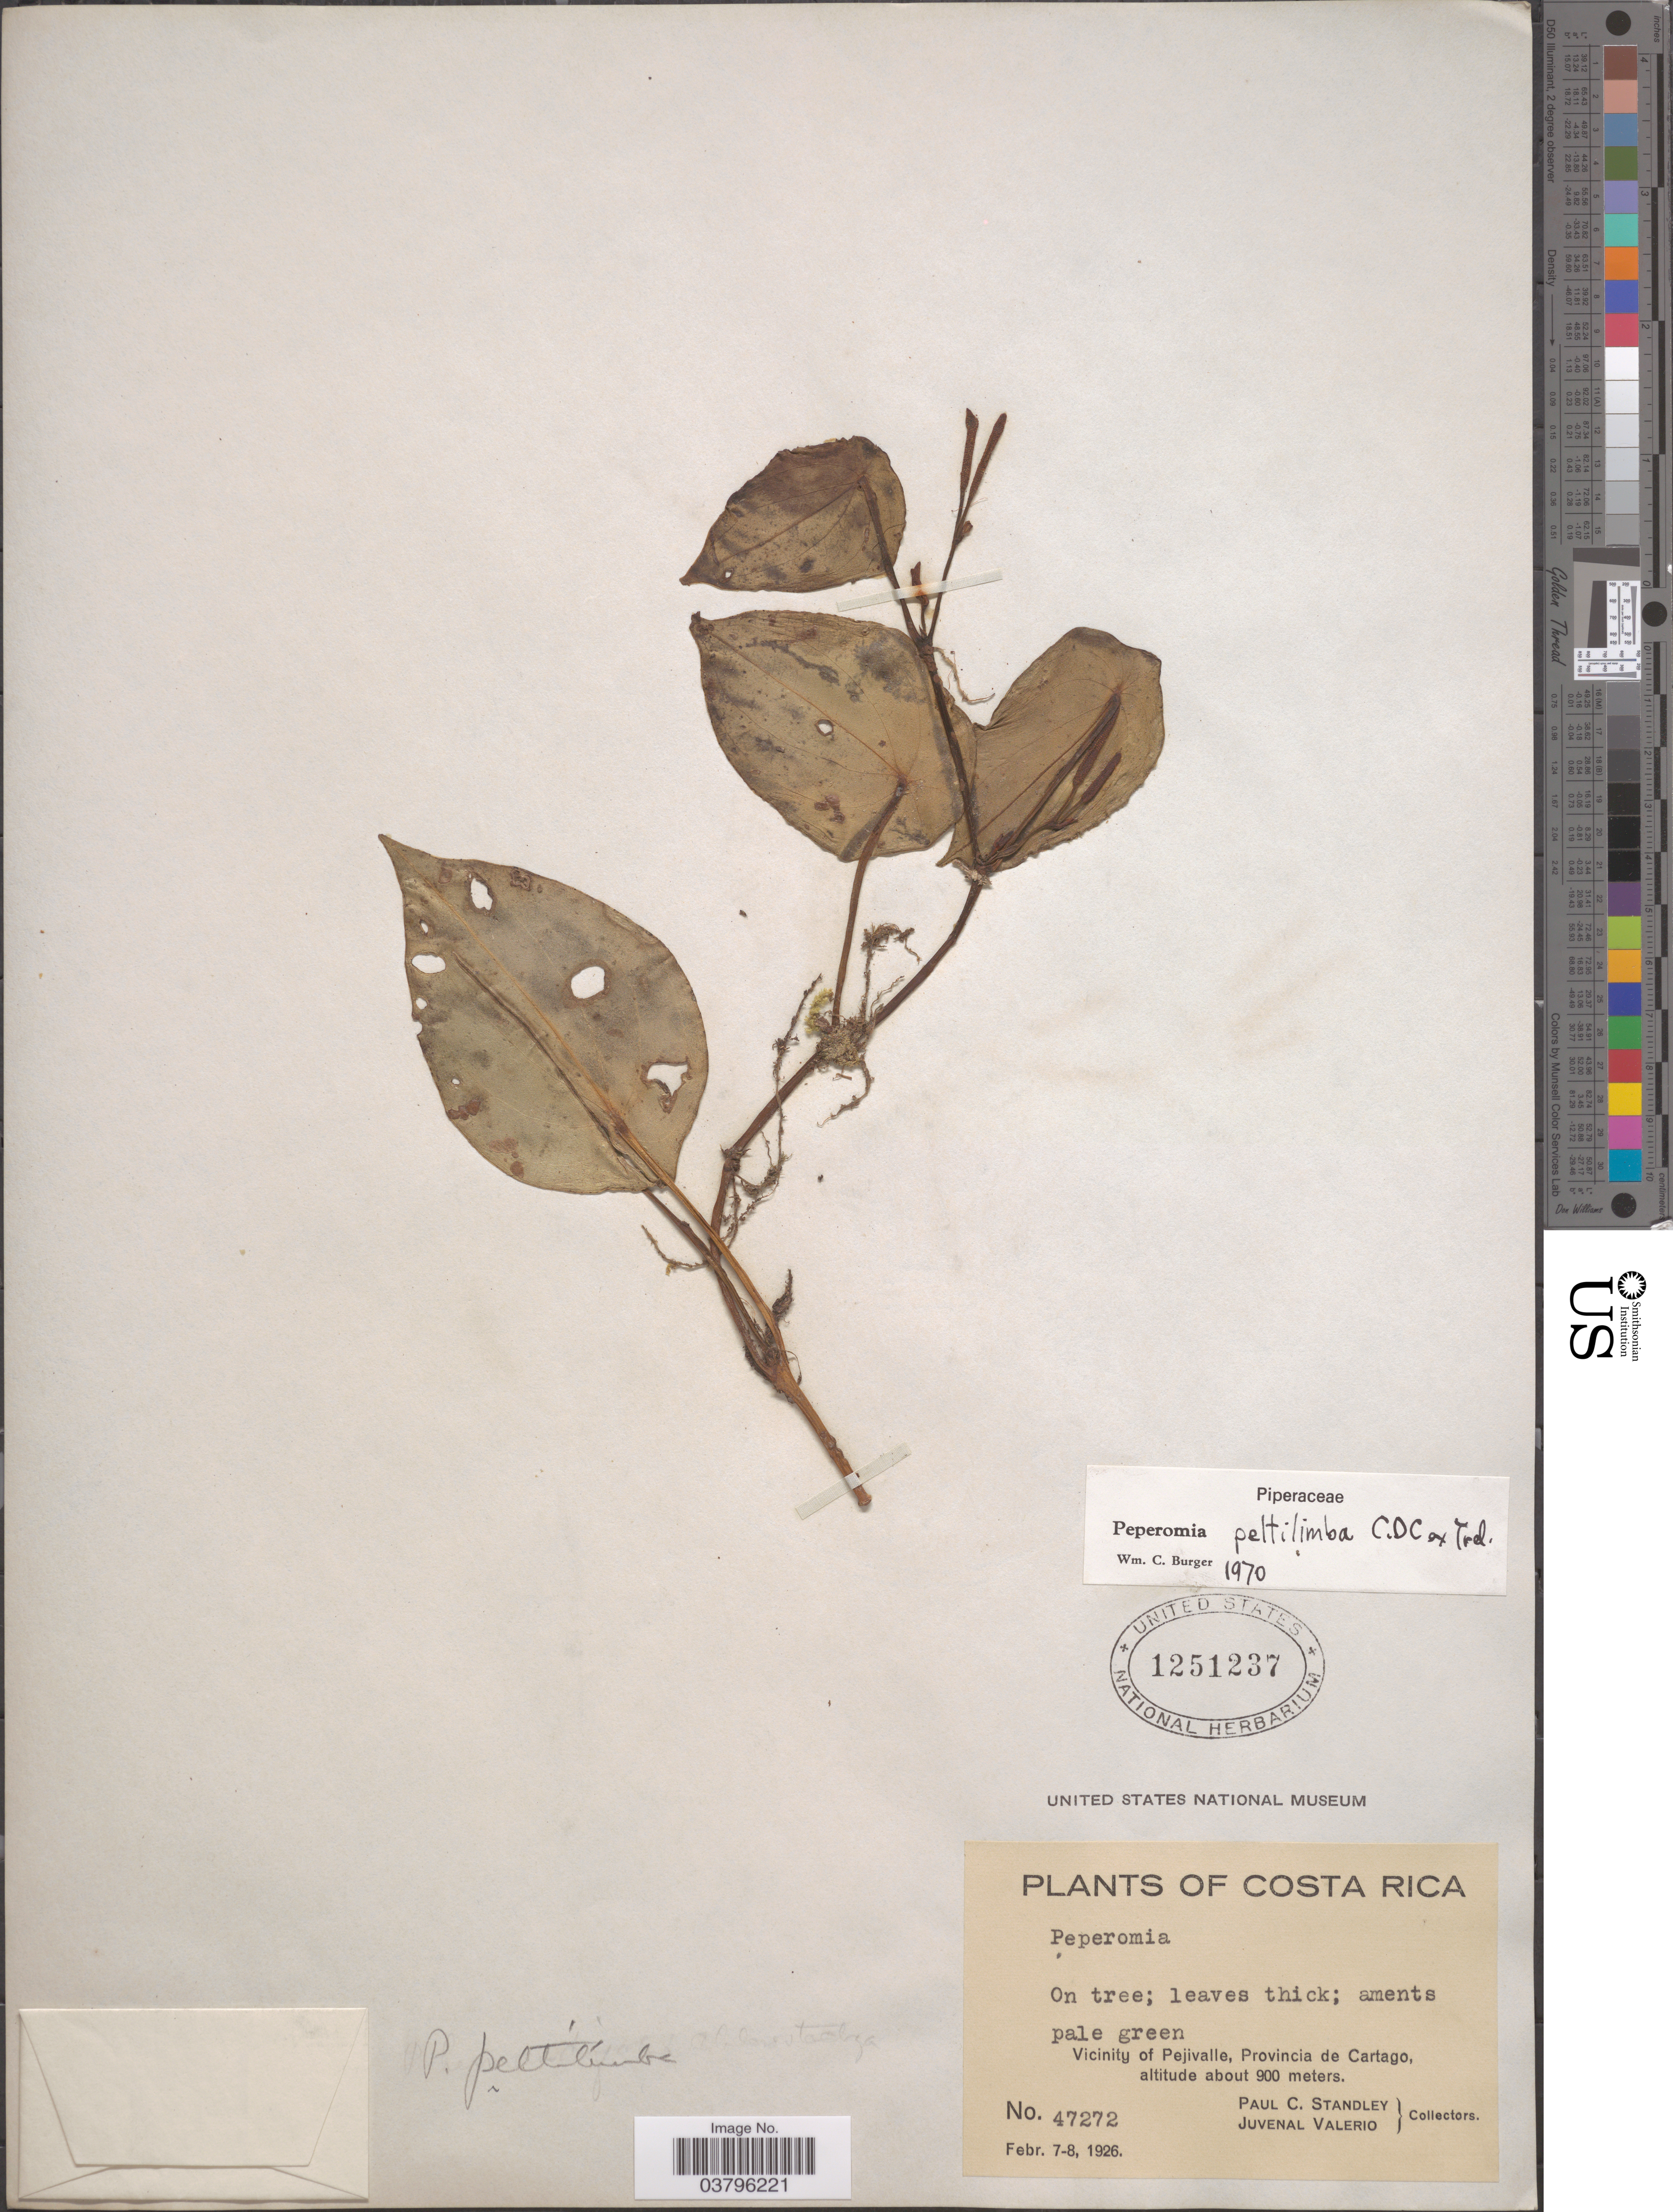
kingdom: Plantae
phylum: Tracheophyta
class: Magnoliopsida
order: Piperales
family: Piperaceae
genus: Peperomia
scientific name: Peperomia peltilimba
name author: Trel. ex C. DC.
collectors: P. C. Standley & J. Valerio R.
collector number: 47272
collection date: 1926-02-07/1926-02-08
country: Costa Rica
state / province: Cartago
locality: Vicinity of Pejivalle.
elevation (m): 900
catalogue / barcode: US 1251237